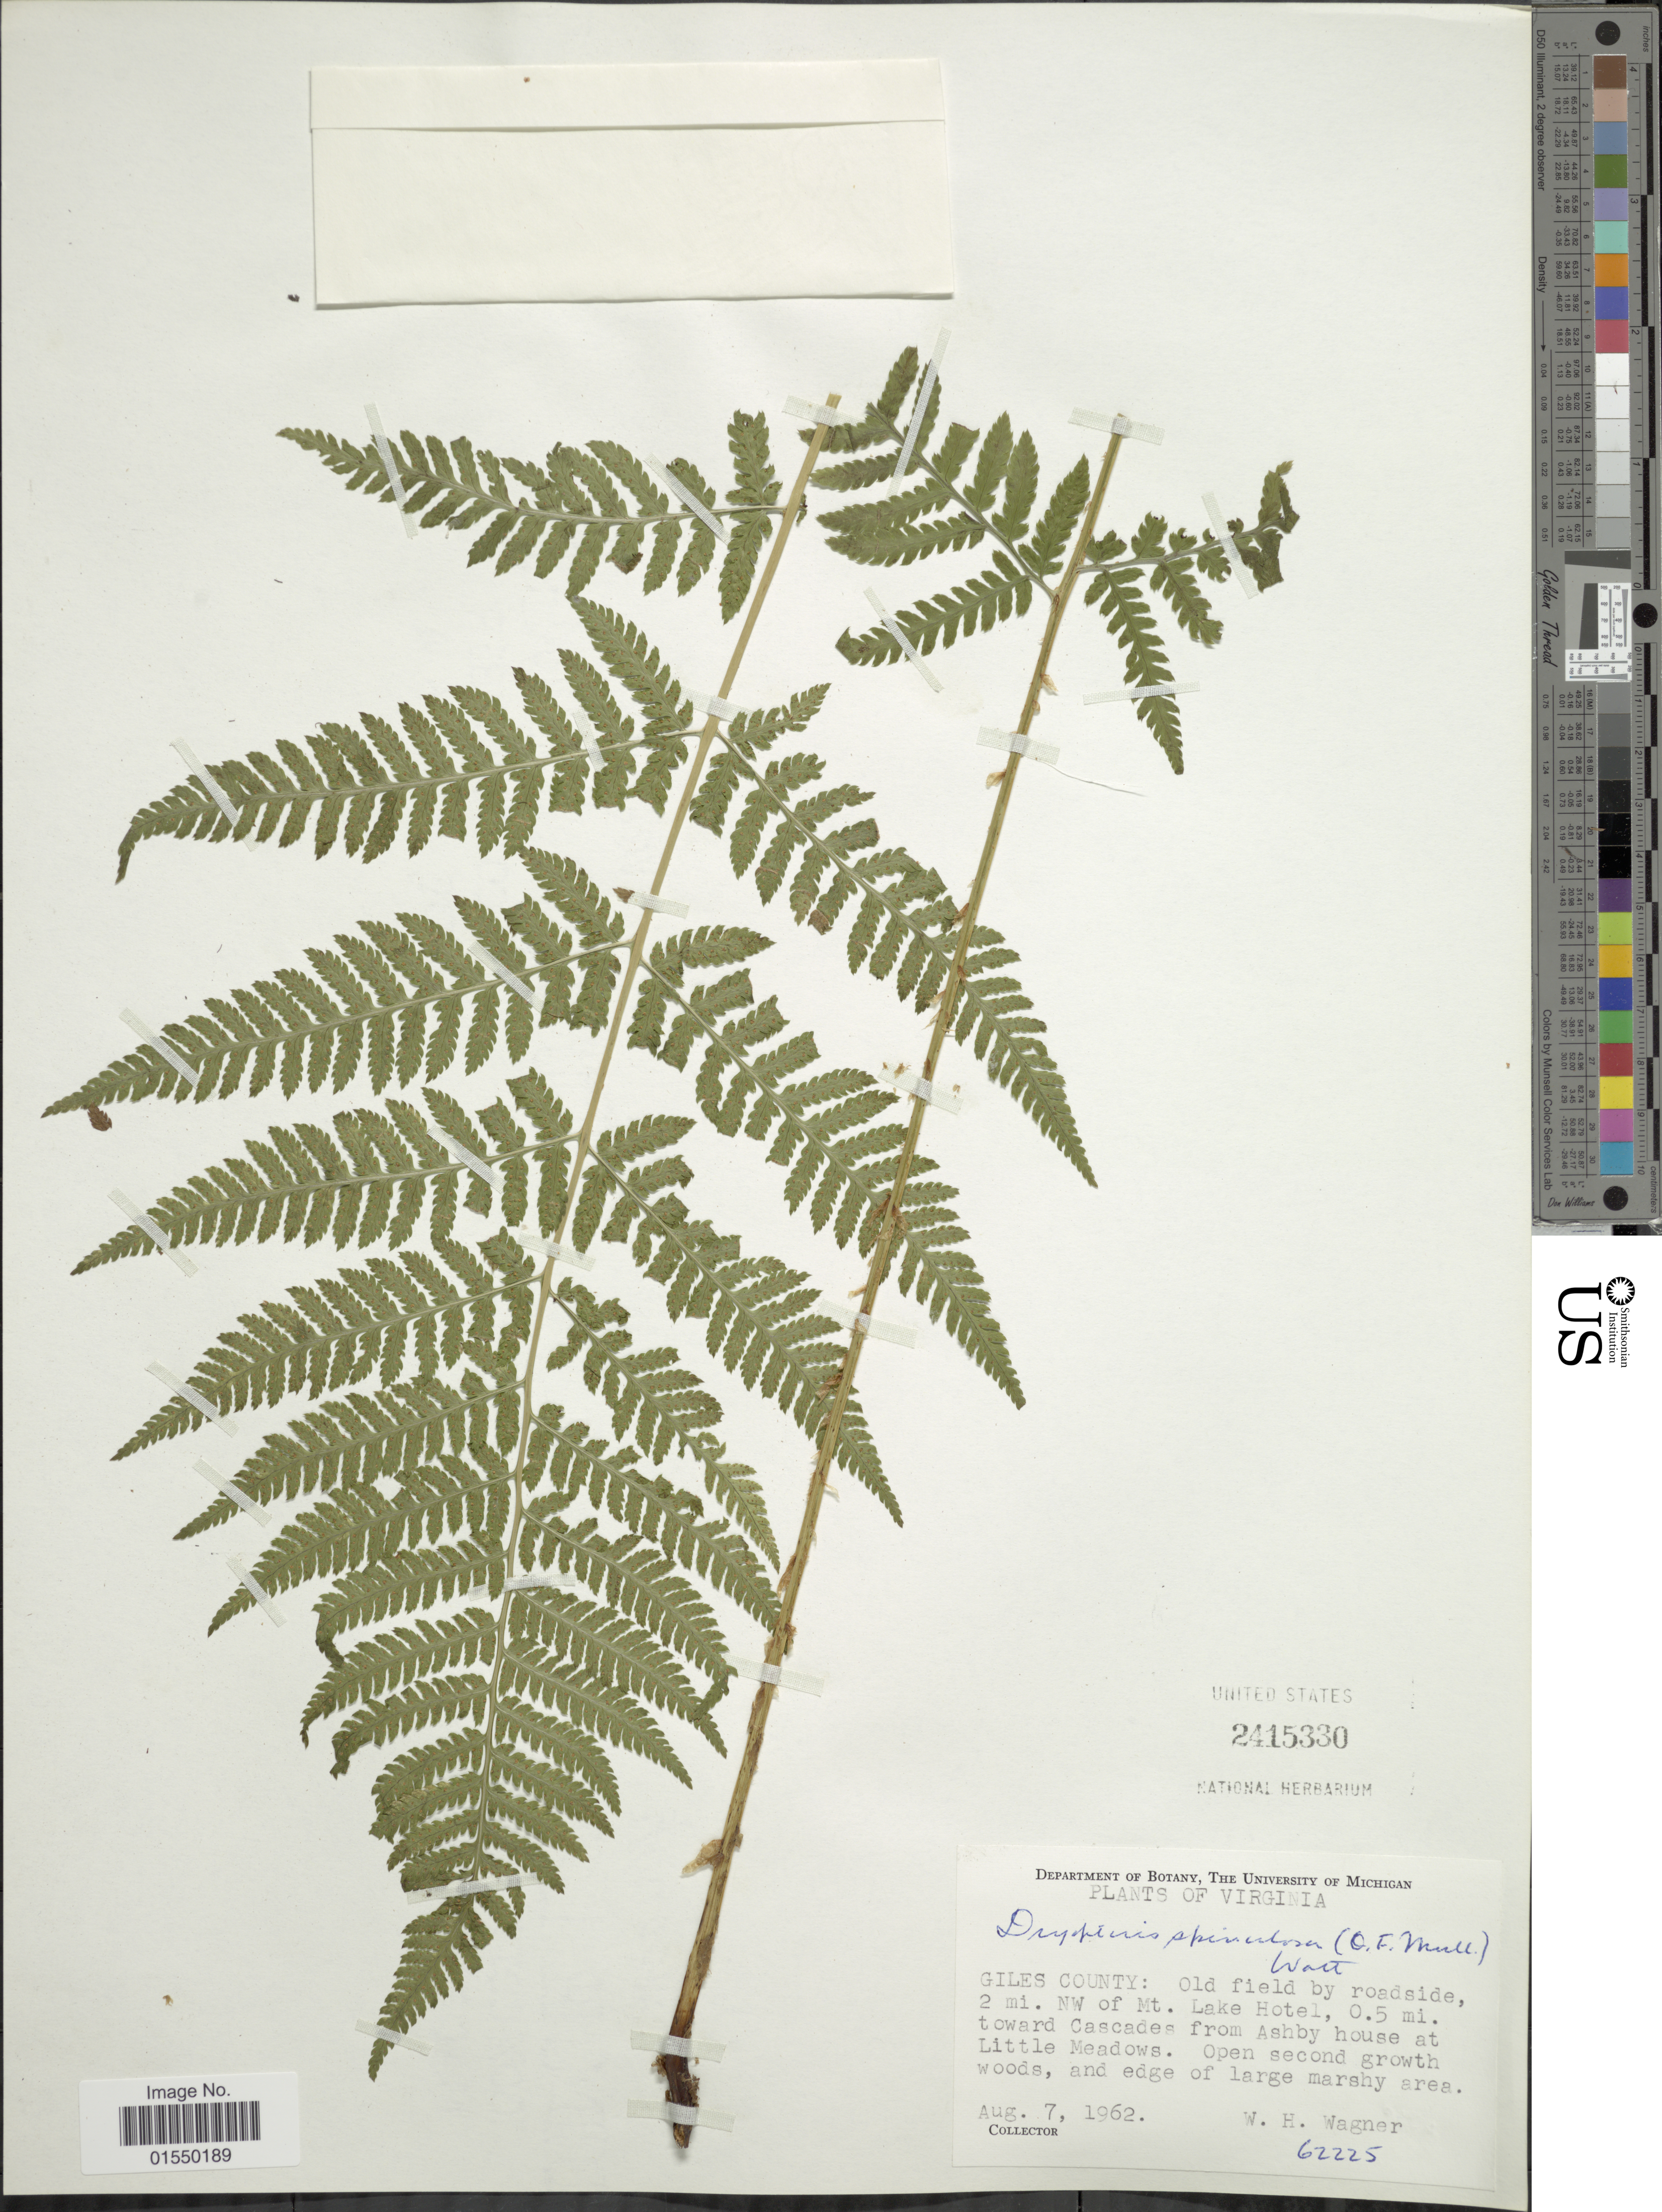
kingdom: Plantae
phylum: Tracheophyta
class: Polypodiopsida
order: Polypodiales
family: Dryopteridaceae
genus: Dryopteris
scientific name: Dryopteris carthusiana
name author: (Villars) H.P. Fuchs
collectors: W. G. Wagner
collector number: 62225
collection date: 1962-08-07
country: United States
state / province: Virginia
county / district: Giles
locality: Old field by roadside, 2 mi. NW of Mt. Lake Hotel, 0.5 mi. toward Cascades from Ashby house at Liitle Meadows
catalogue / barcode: US 2415330